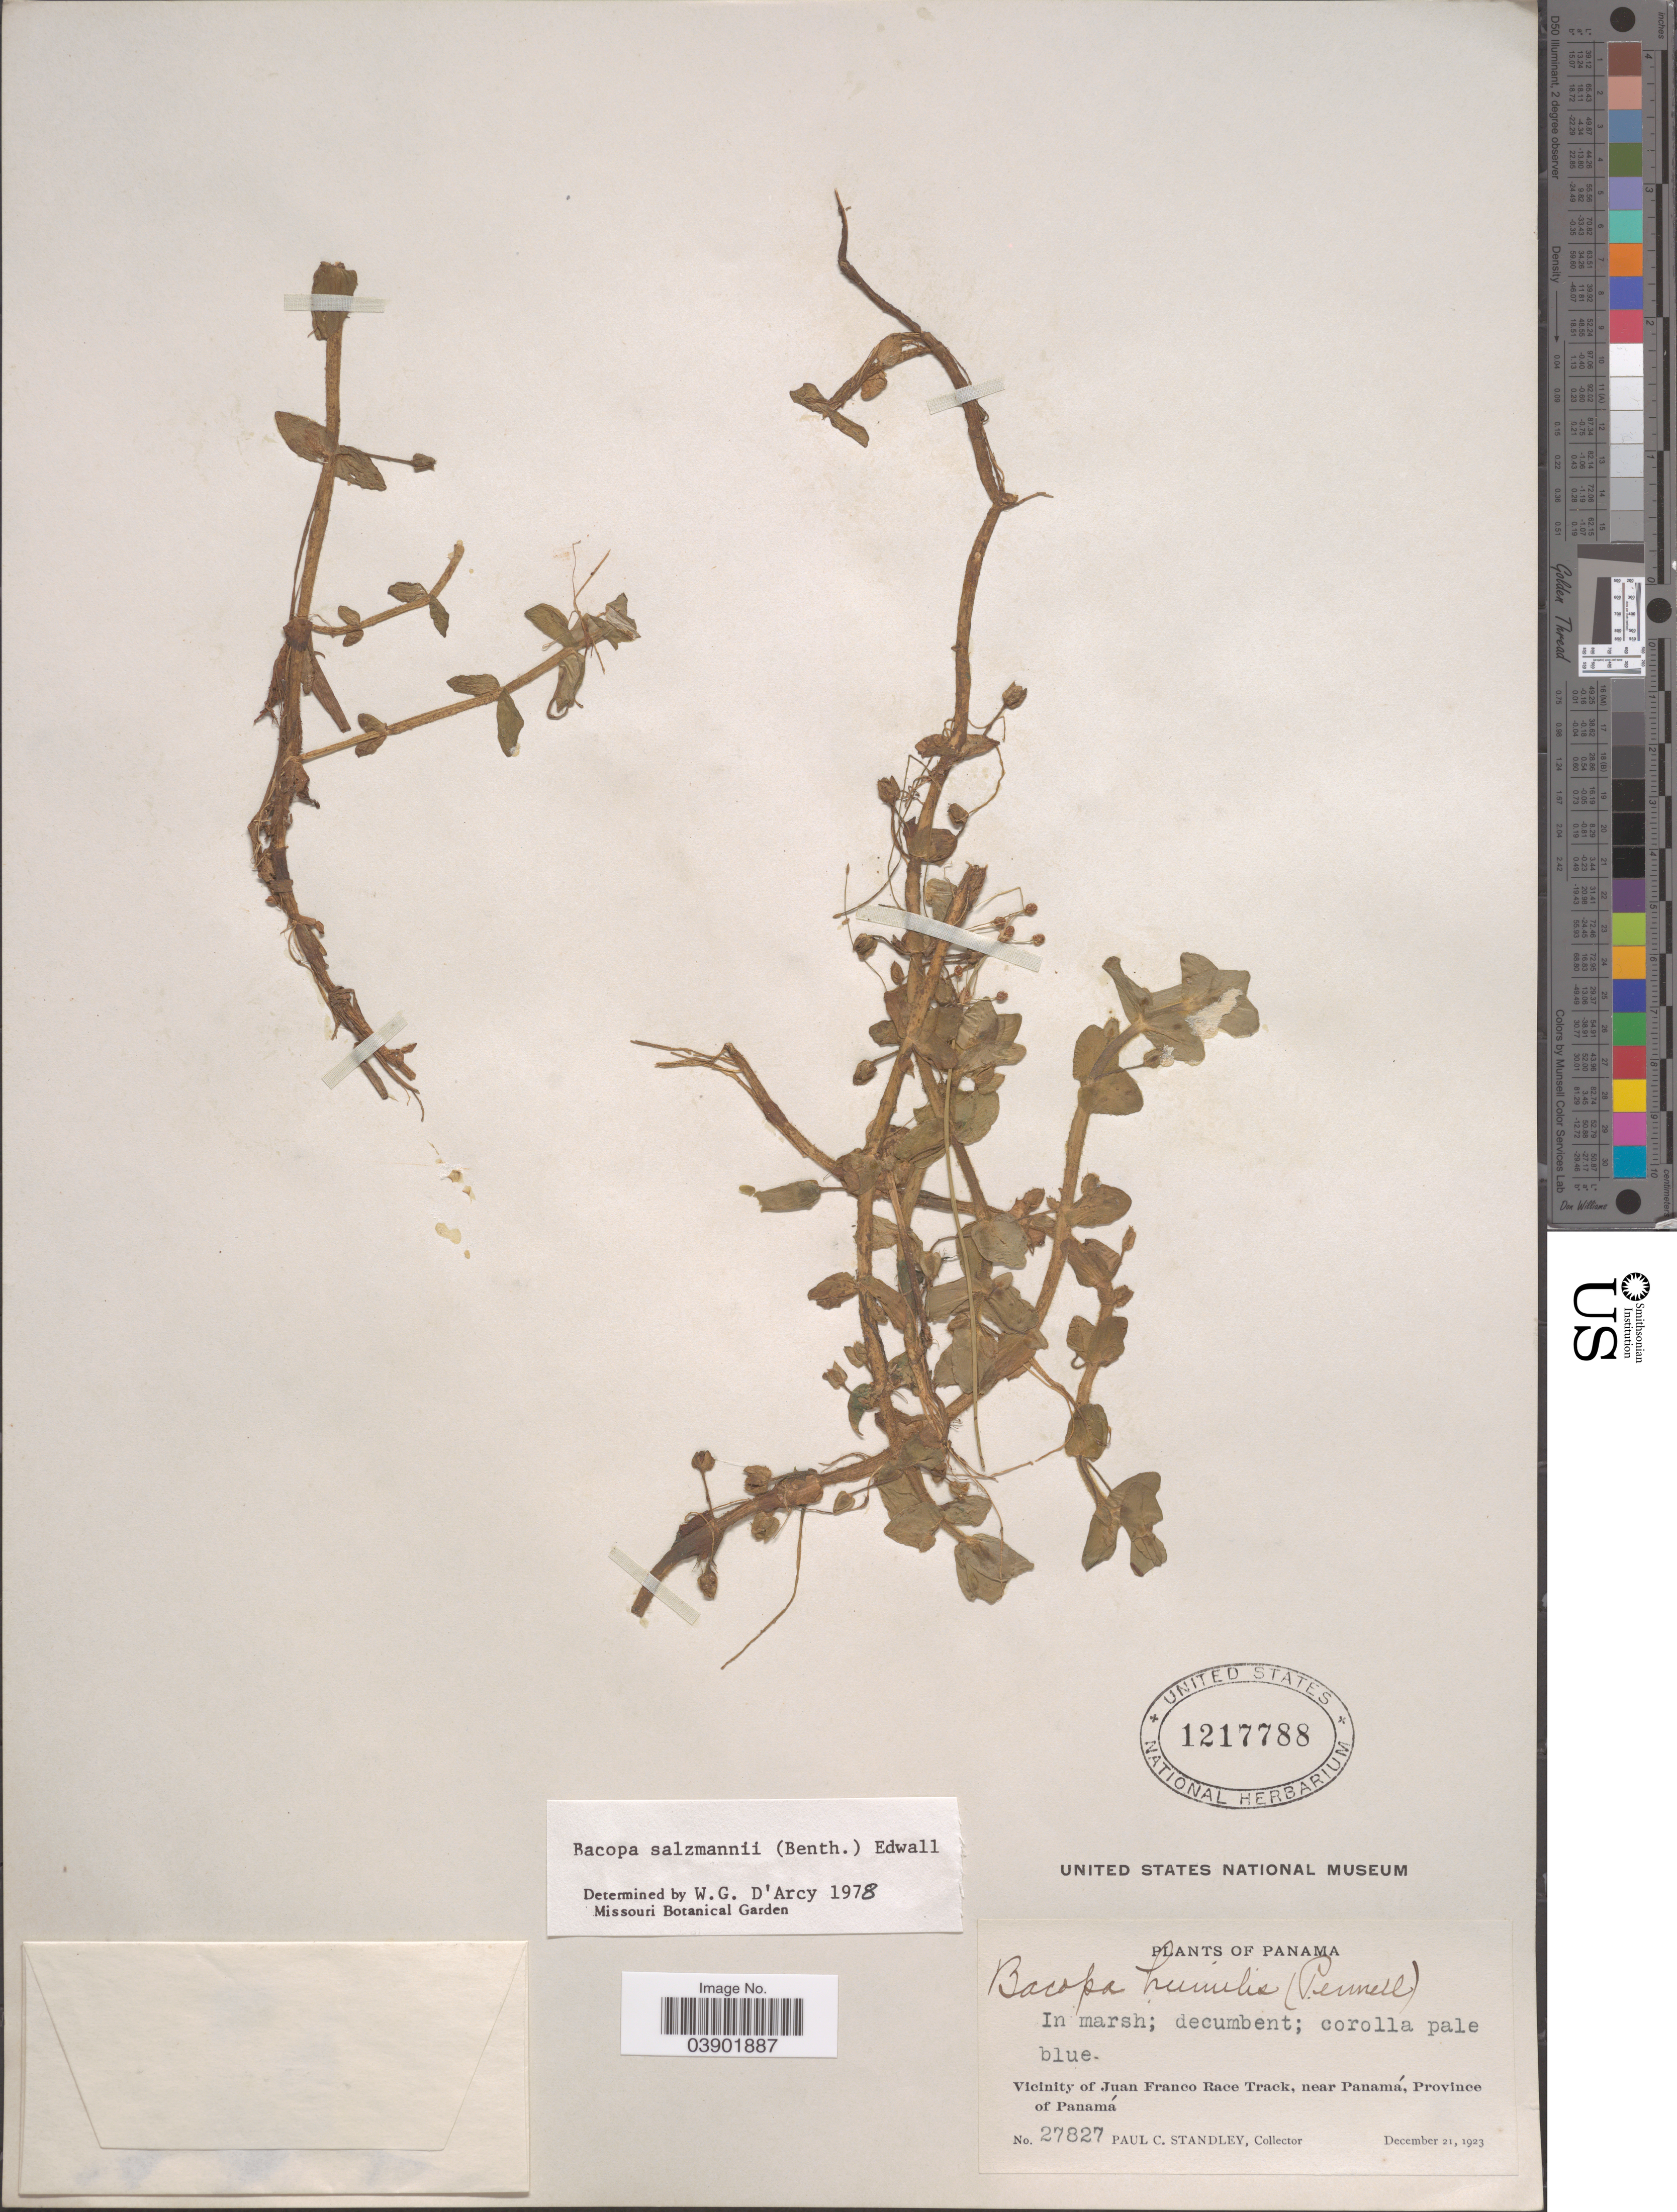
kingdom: Plantae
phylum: Tracheophyta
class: Magnoliopsida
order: Lamiales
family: Plantaginaceae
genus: Bacopa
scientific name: Bacopa salzmannii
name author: (Benth.) Wettst. ex Edwall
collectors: P. C. Standley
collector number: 27827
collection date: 1923-12-21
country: Panama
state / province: Panamá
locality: Vicinity of Juan Franco Race Track, near Panamá.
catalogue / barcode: US 1217788